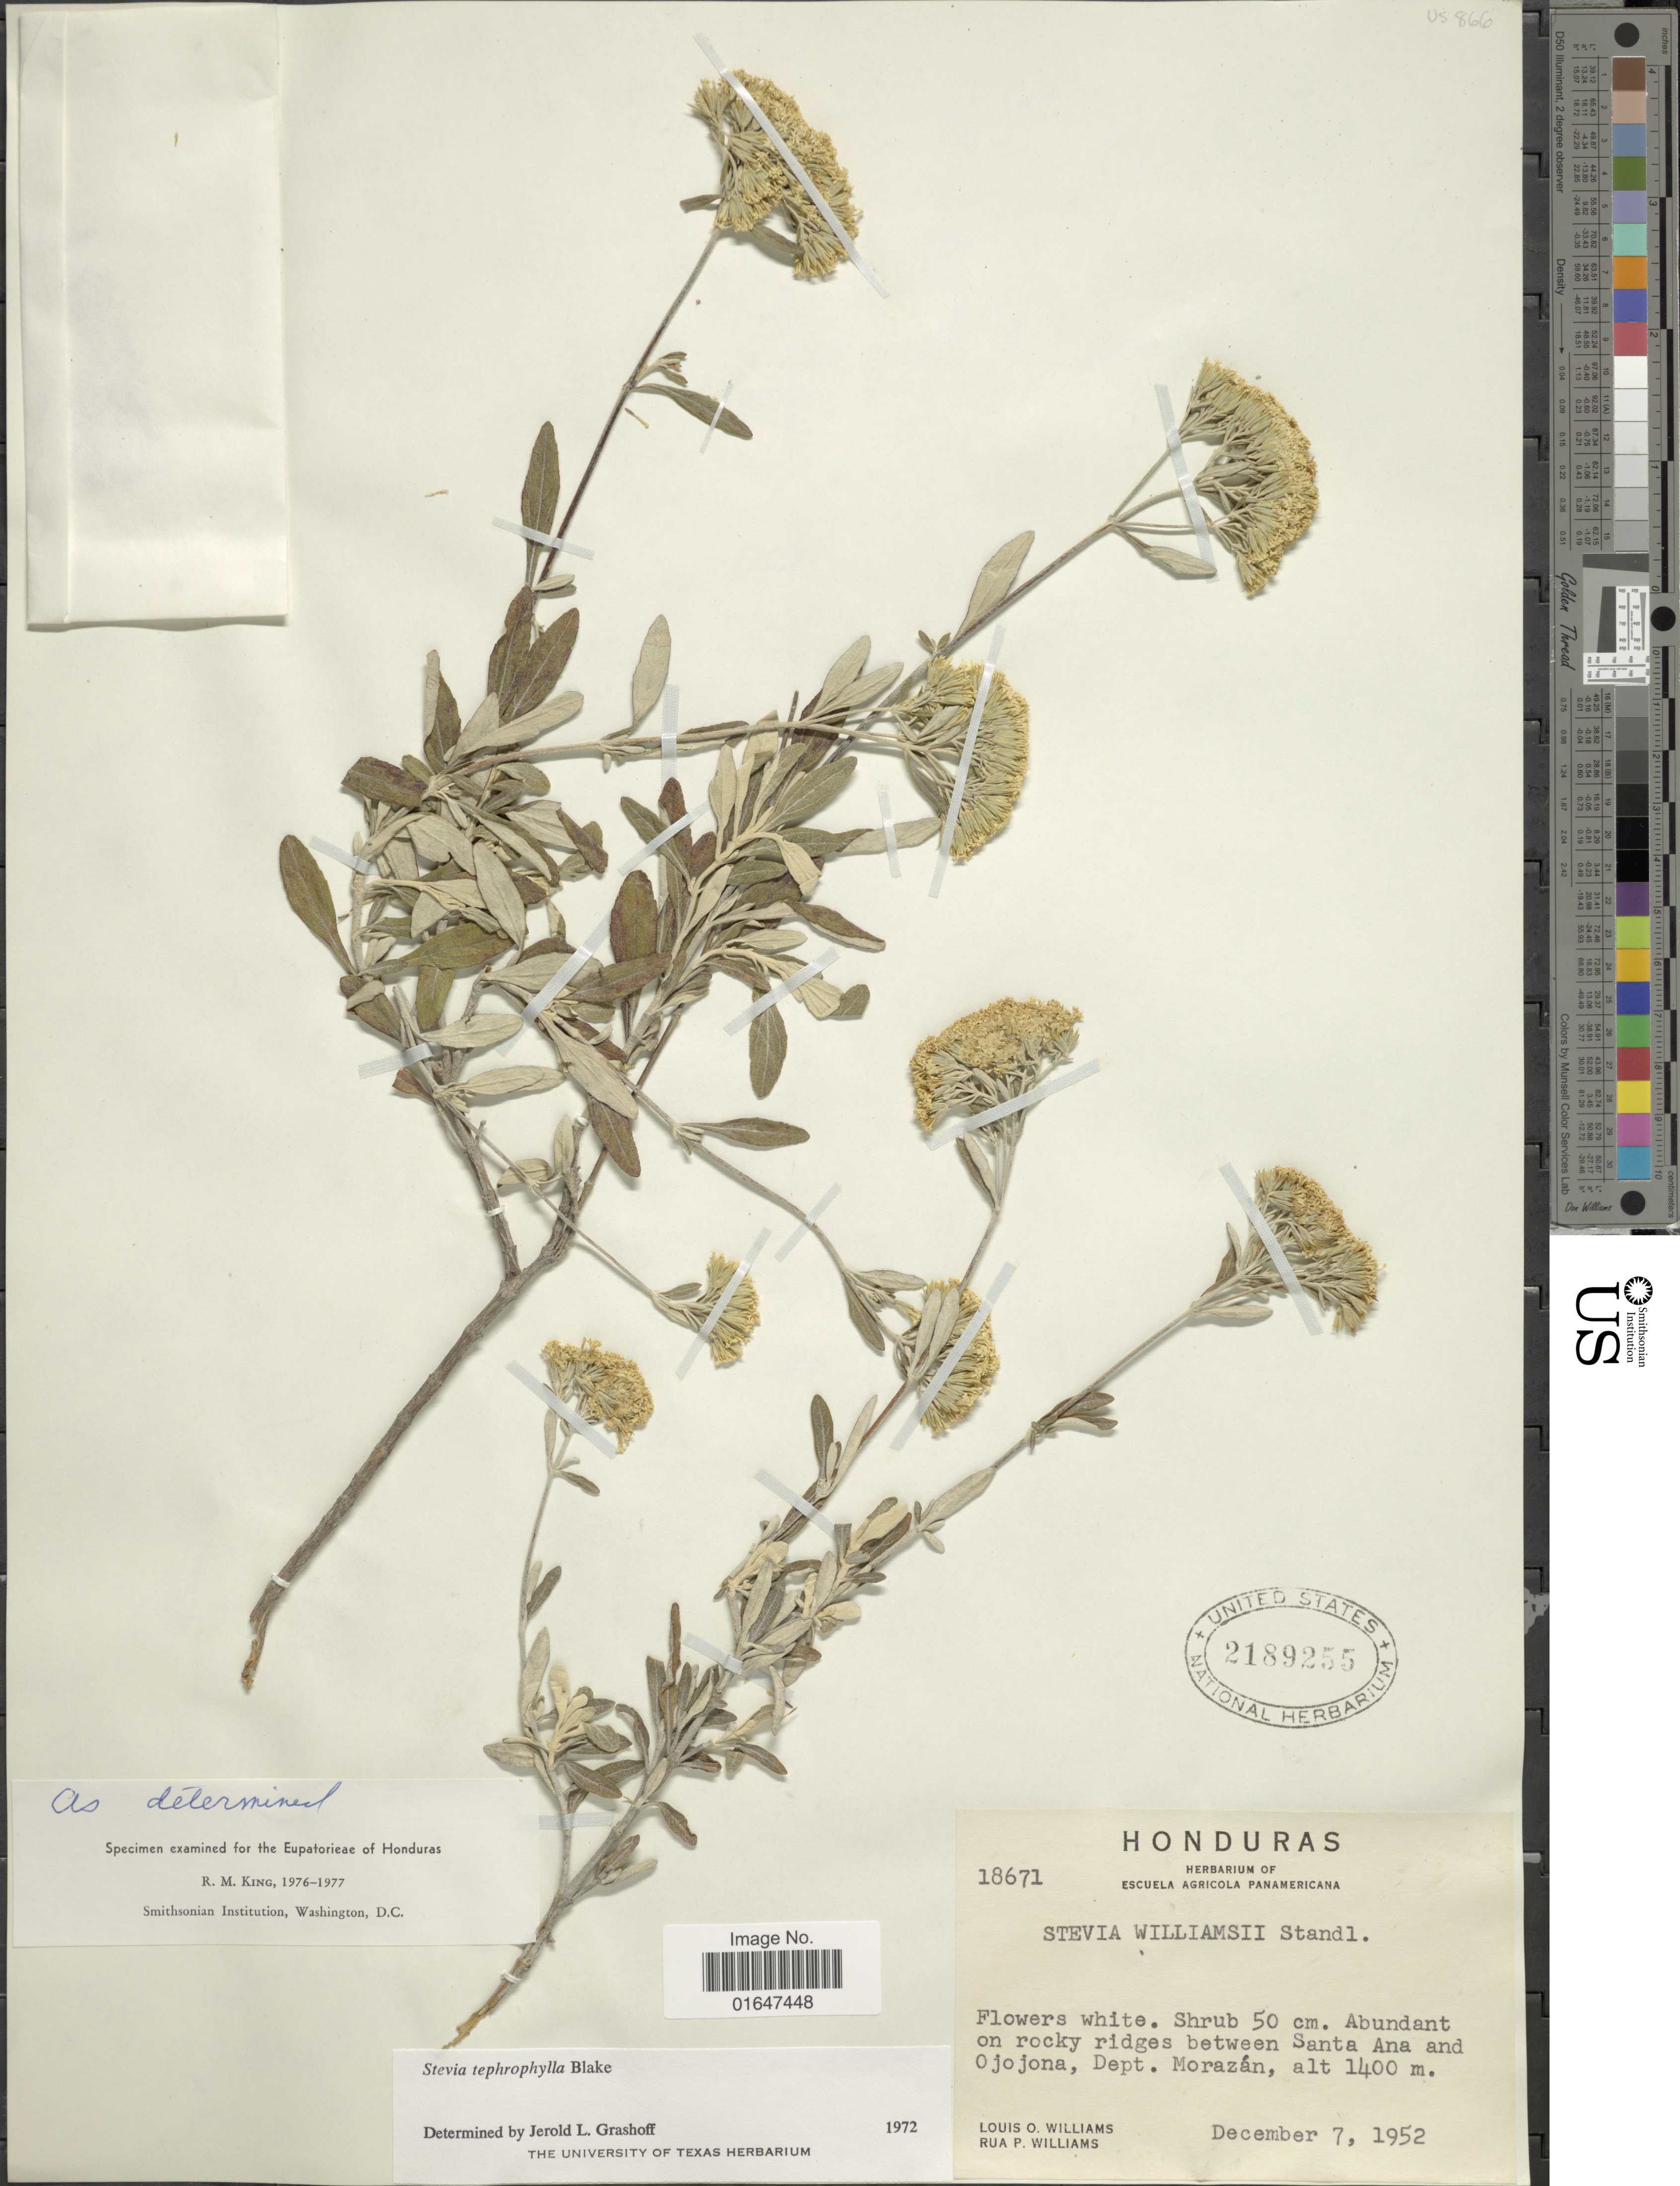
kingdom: Plantae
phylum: Tracheophyta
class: Magnoliopsida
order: Asterales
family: Asteraceae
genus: Stevia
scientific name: Stevia tephrophylla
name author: S.F. Blake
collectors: L. O. Williams & R. P. Williams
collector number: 18671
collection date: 1952-12-07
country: Honduras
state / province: Fco. Morazán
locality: Between Santa Ana and Ojojona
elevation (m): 1400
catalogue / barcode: US 2189255